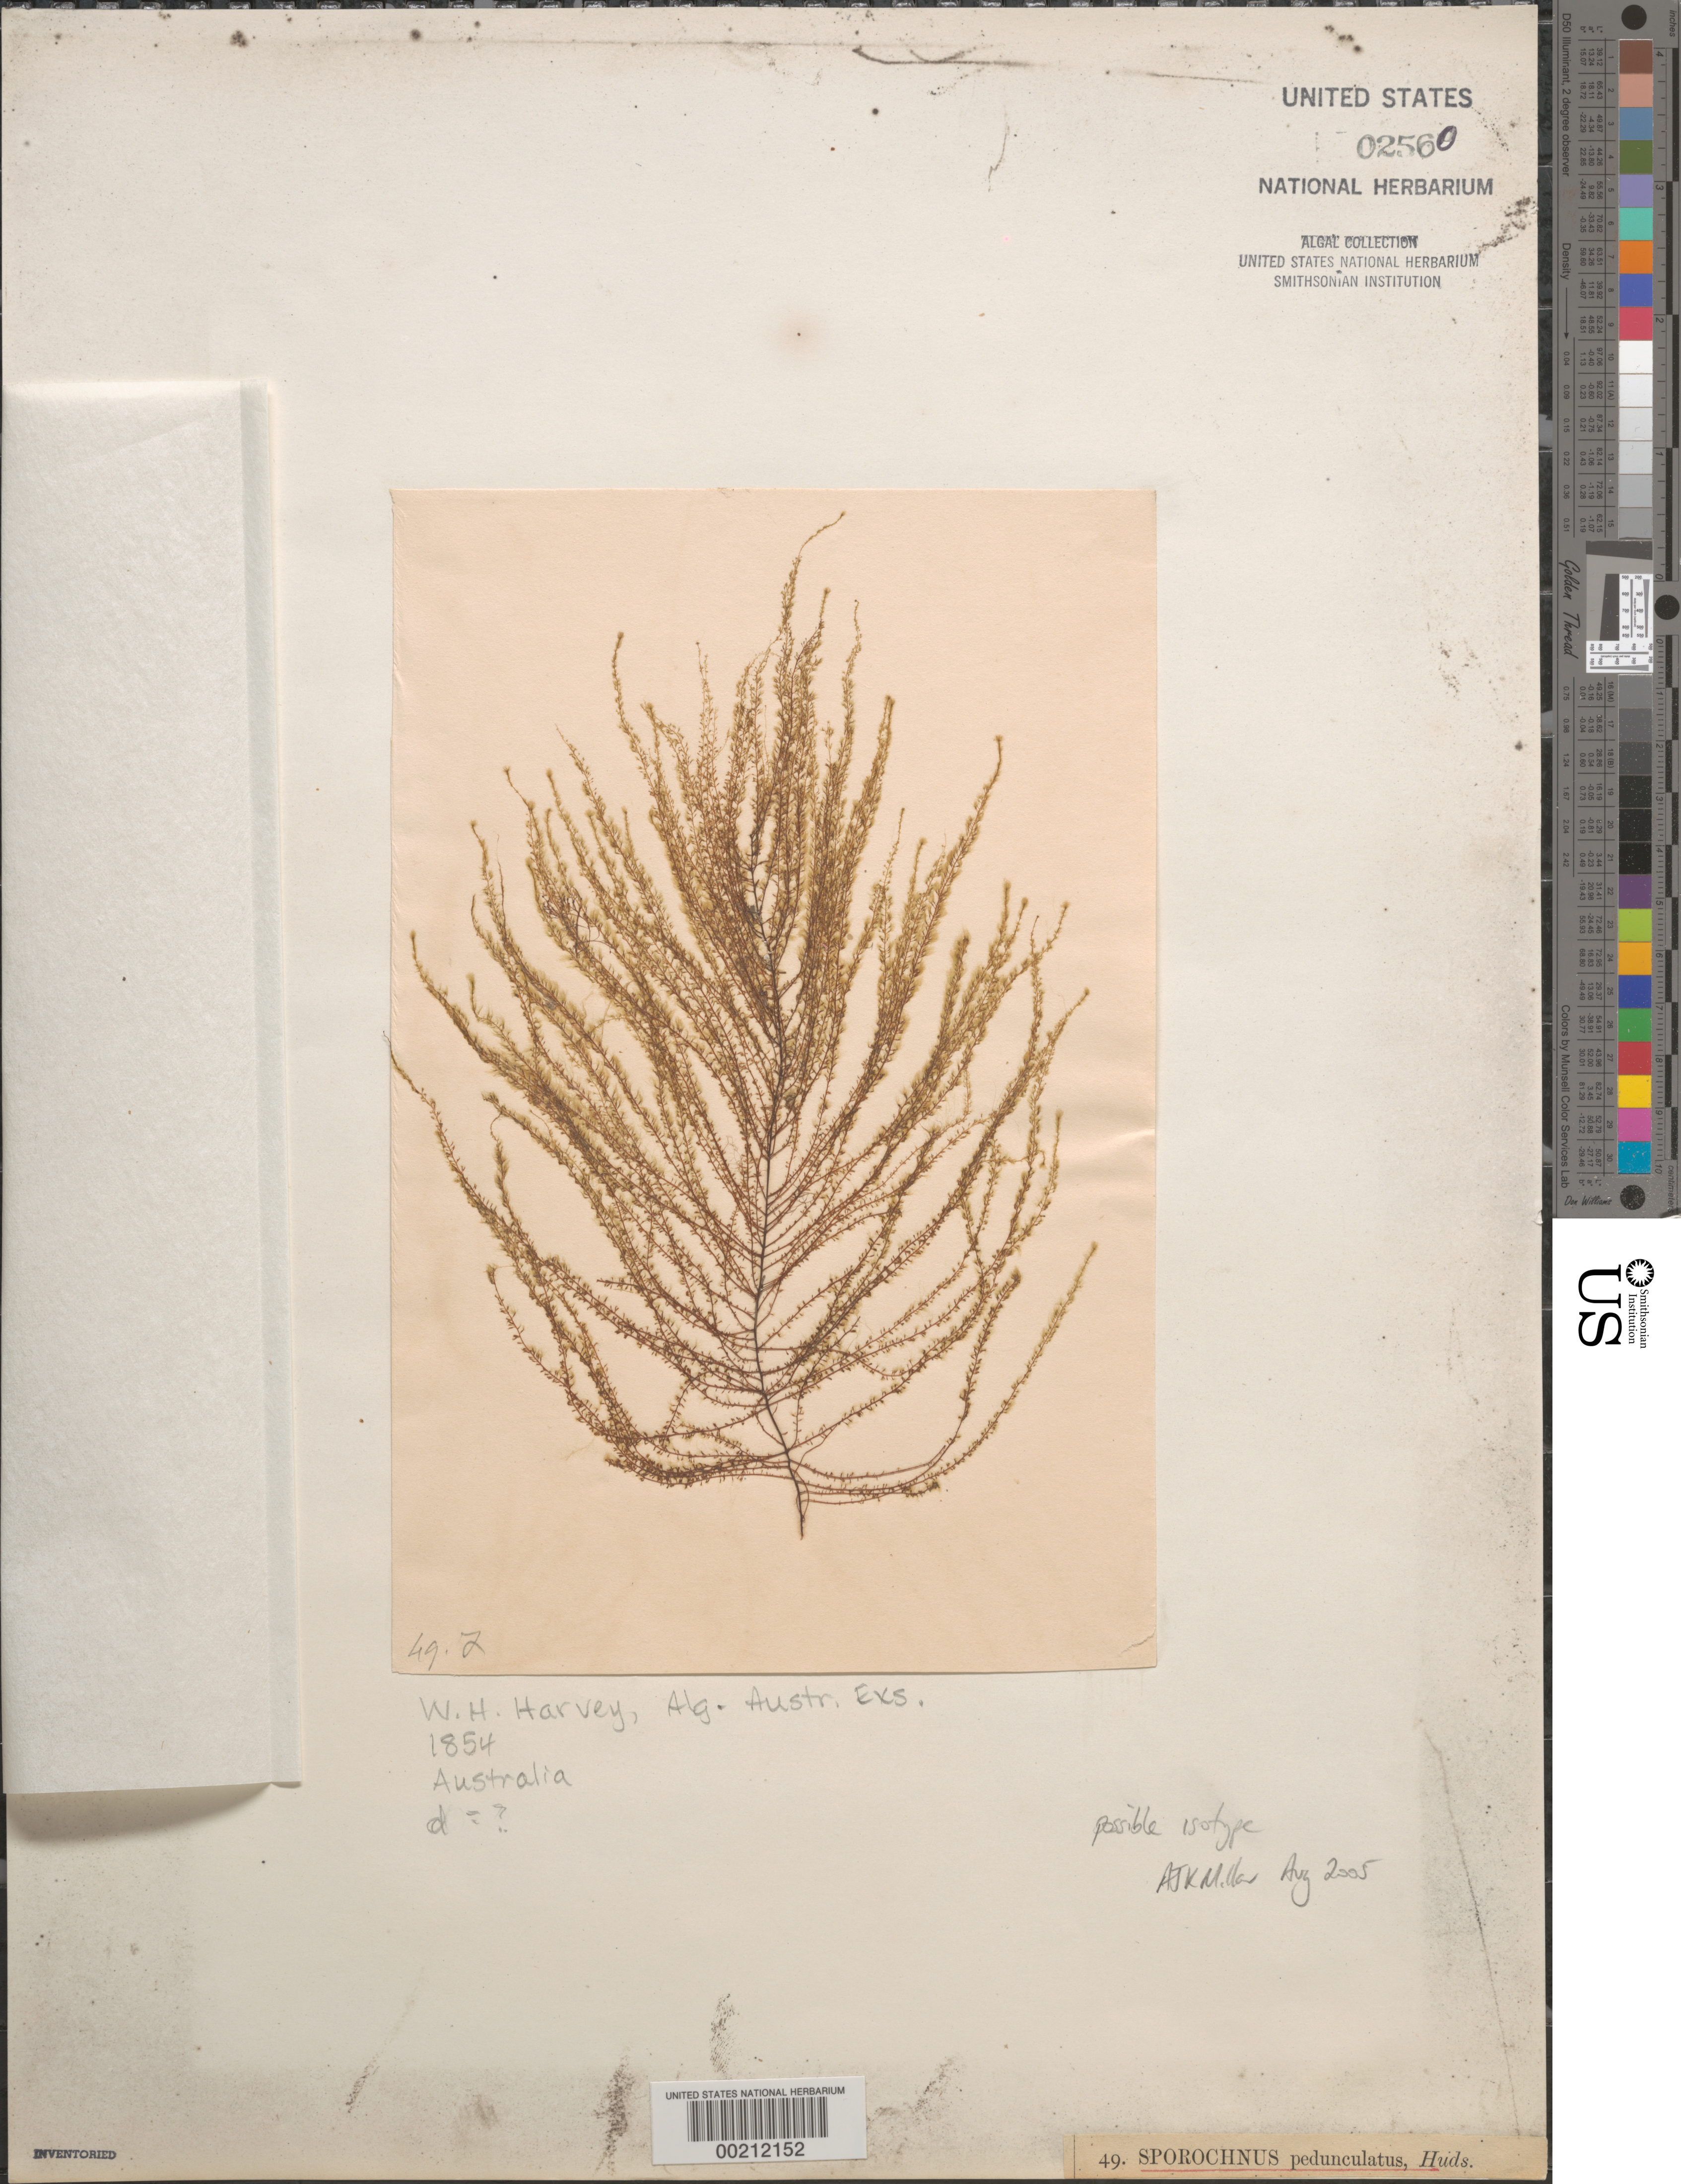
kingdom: Chromista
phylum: Ochrophyta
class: Phaeophyceae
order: Sporochnales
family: Sporochnaceae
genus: Sporochnus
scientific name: Sporochnus pedunculatus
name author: (Huds.) C. Agardh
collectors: W. Harvey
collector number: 49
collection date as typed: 1854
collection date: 1854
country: Australia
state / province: Western Australia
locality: Princess Royal Harbor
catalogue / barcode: US 2560